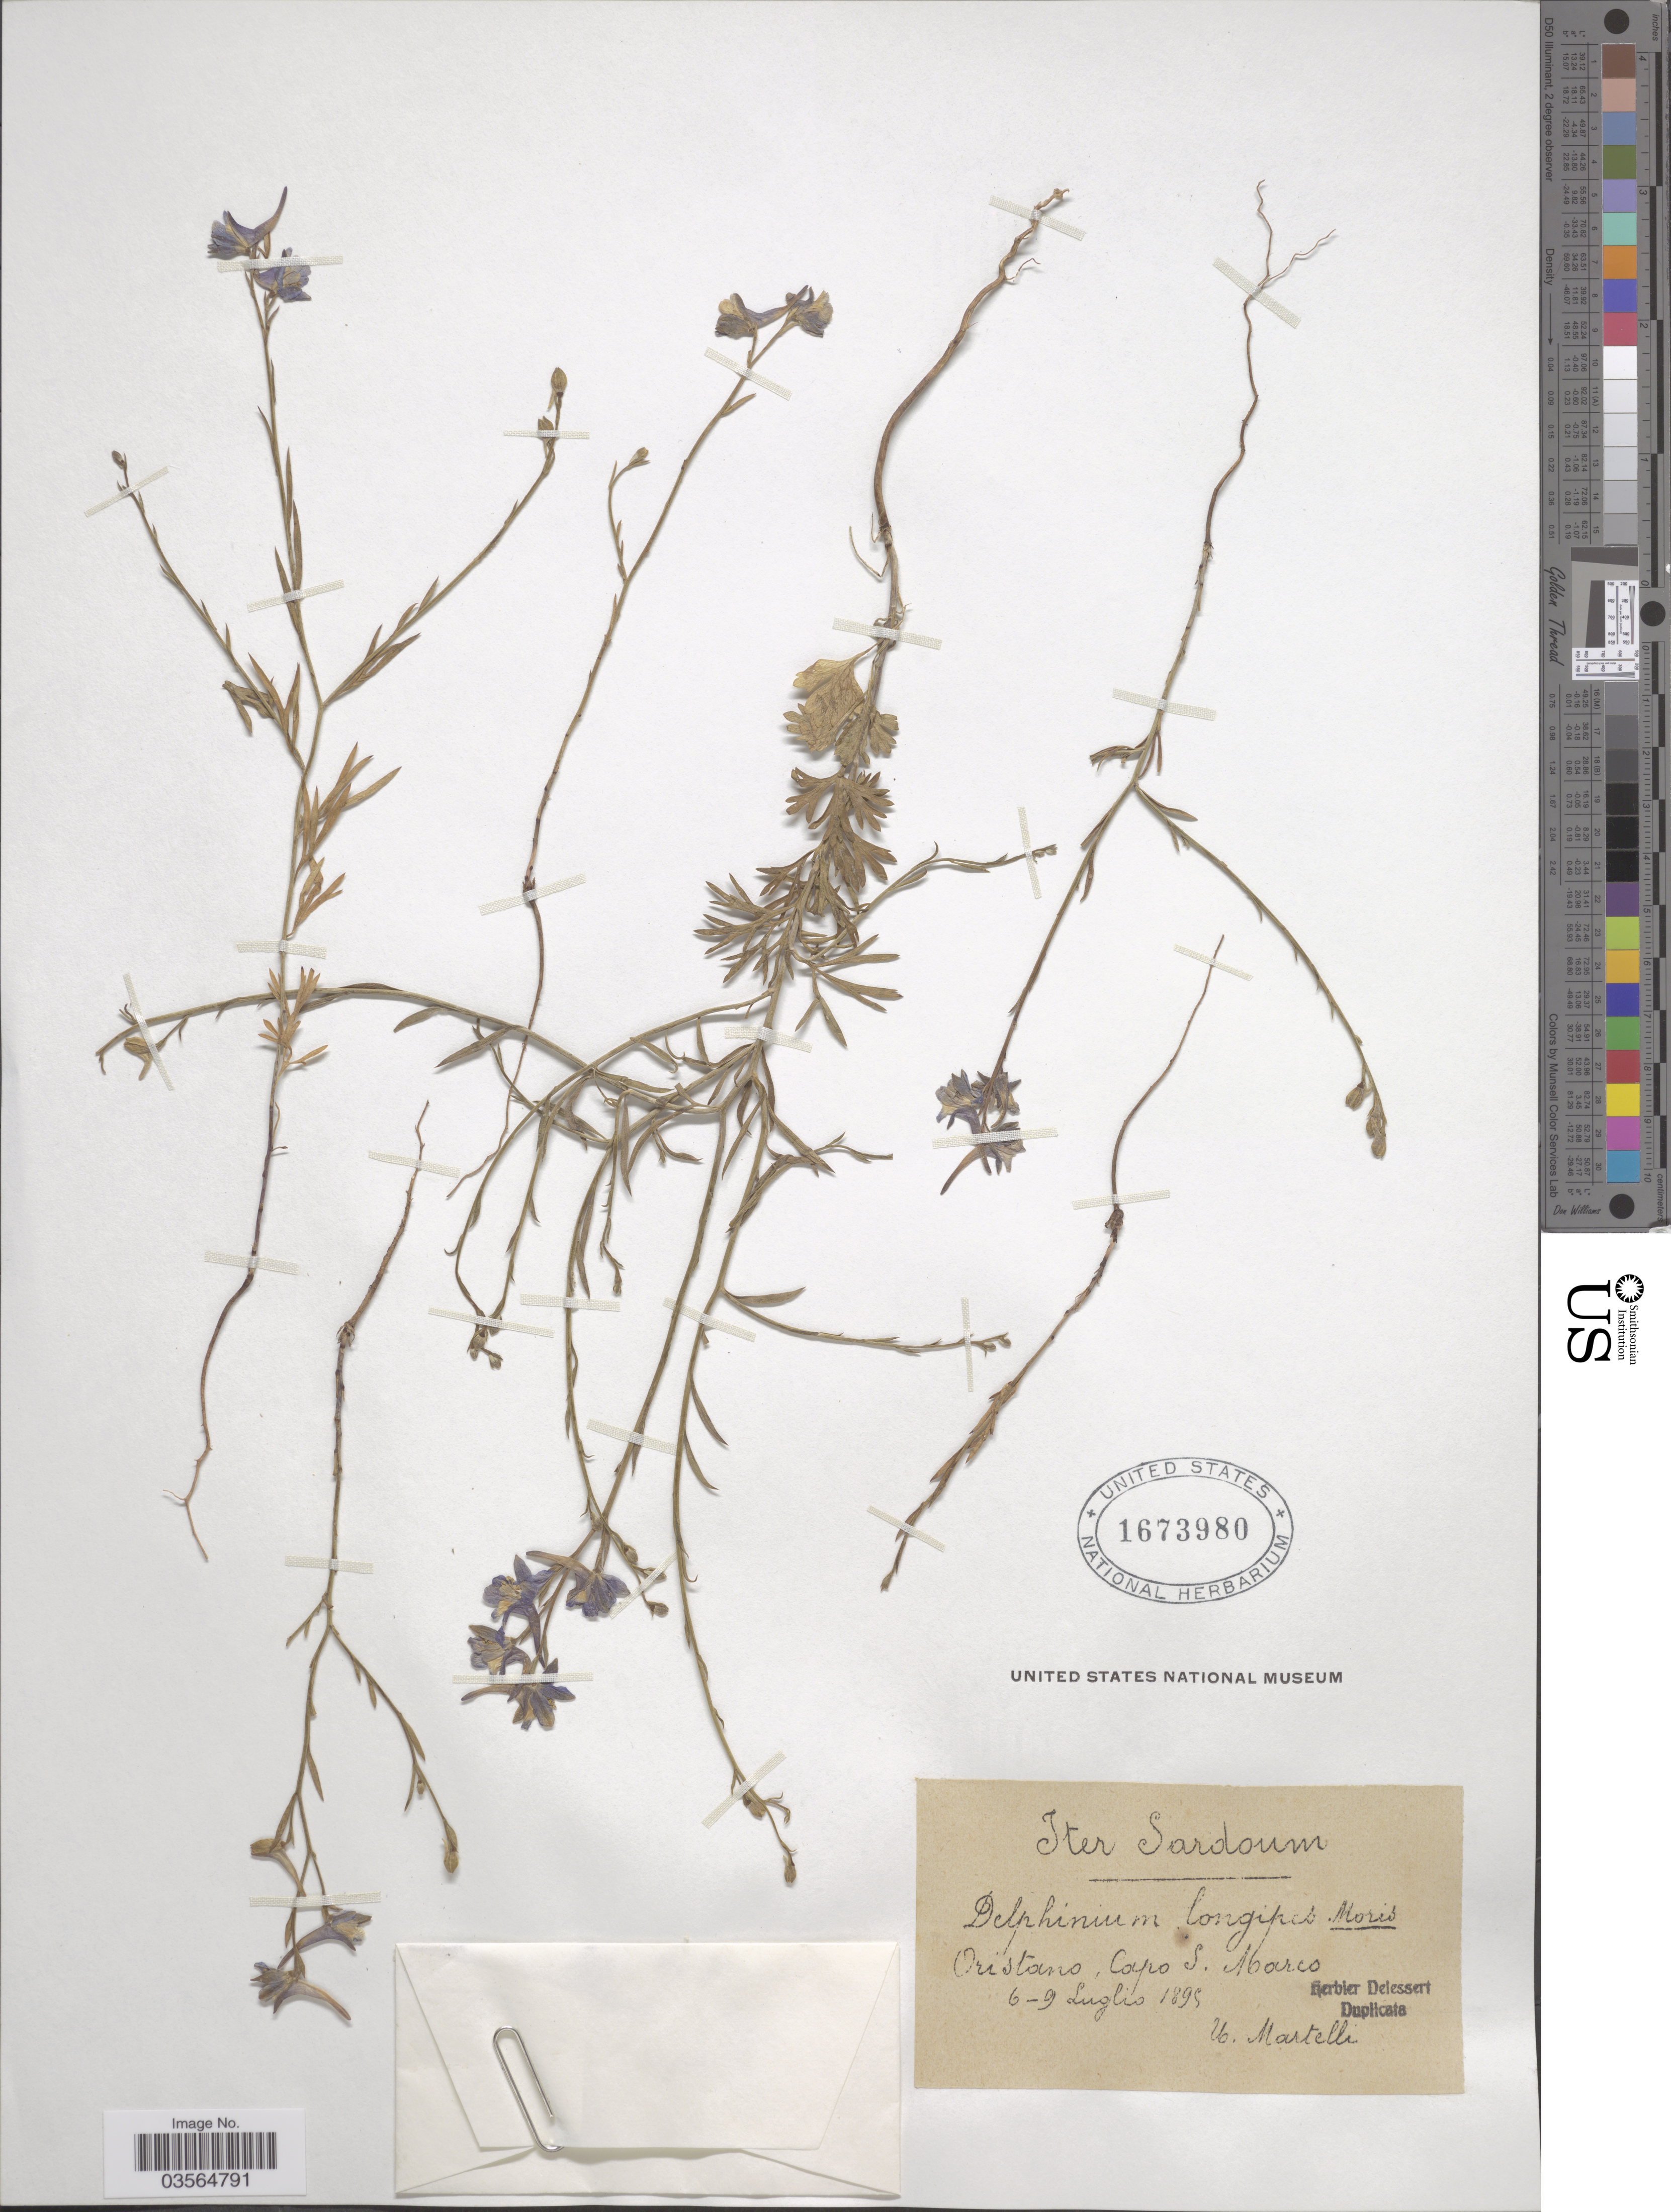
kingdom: Plantae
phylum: Tracheophyta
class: Magnoliopsida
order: Ranunculales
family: Ranunculaceae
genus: Delphinium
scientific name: Delphinium halteratum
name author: Sibth. & Sm.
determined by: Du Pasquier, P.-E.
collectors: U. Martelli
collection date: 1895-07-06/1895-07-09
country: Italy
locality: Iter Sardoum Oristano, Capo S. Marco.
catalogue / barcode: US 1673980